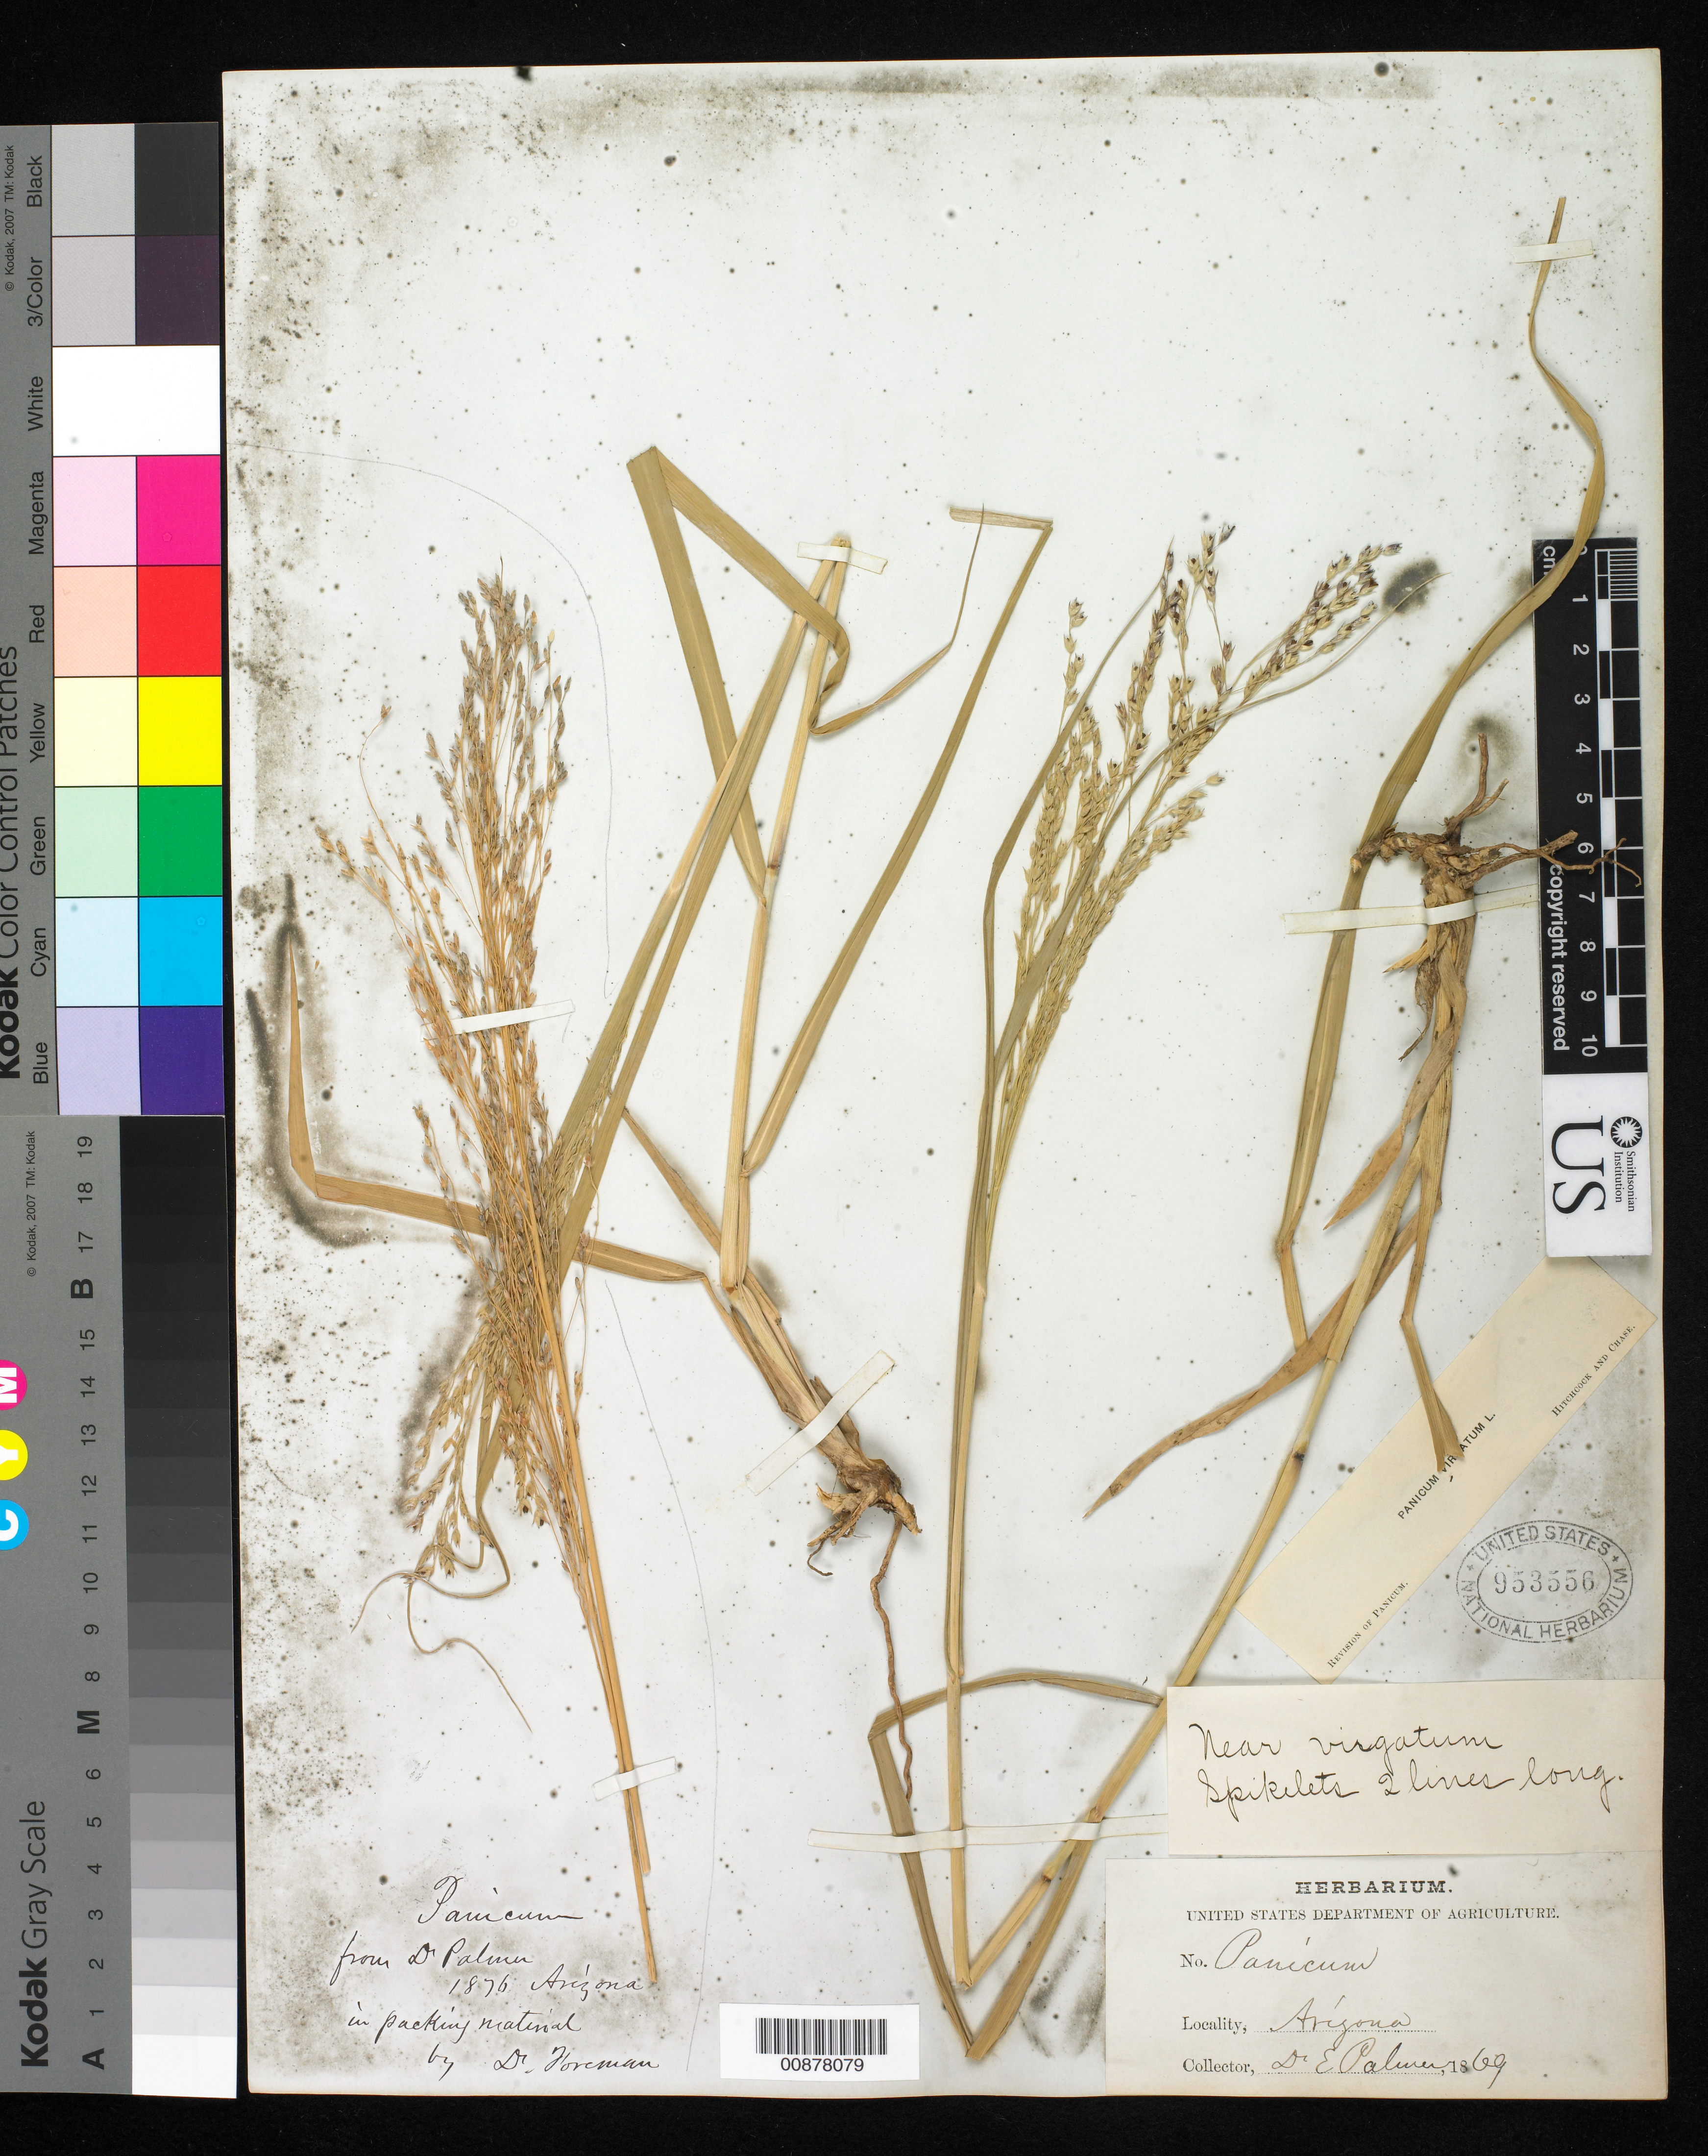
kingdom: Plantae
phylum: Tracheophyta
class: Liliopsida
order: Poales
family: Poaceae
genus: Panicum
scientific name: Panicum virgatum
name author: L.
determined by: Hitchcock, A. S.; Chase, [M.] A.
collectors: E. Palmer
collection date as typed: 1869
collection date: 1869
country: United States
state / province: Arizona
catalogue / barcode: US 933556